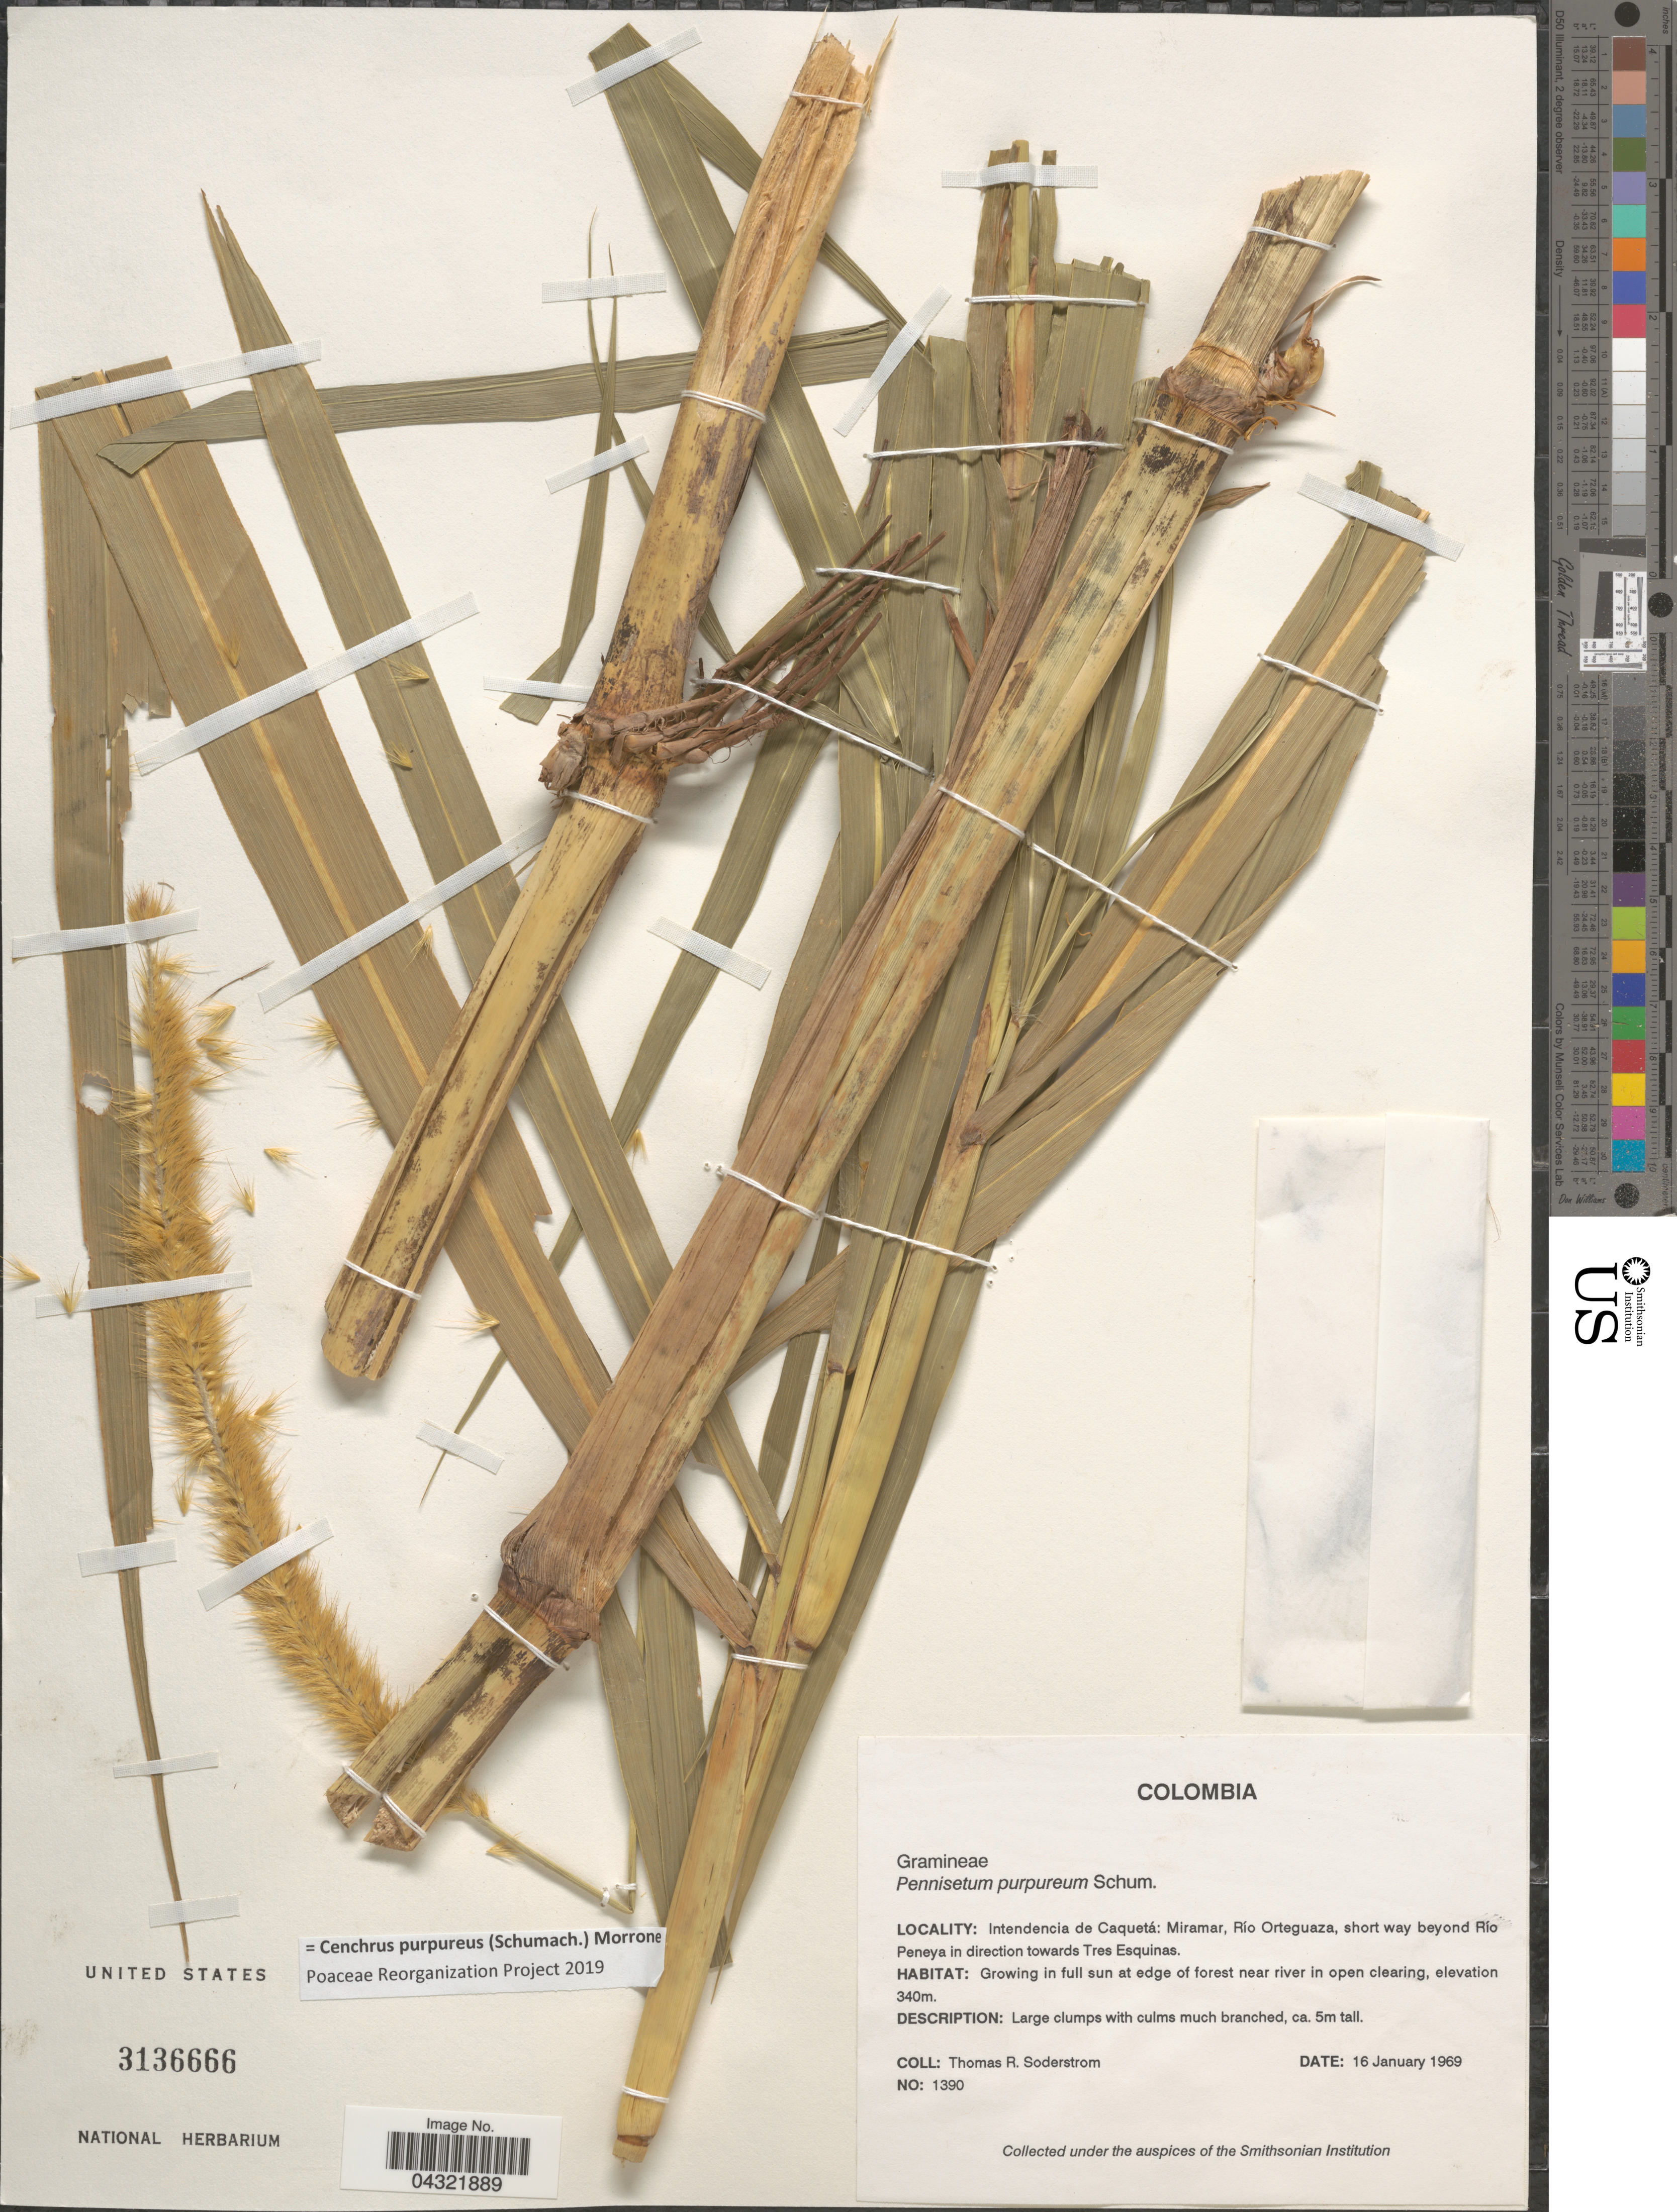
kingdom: Plantae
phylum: Tracheophyta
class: Liliopsida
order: Poales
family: Poaceae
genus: Cenchrus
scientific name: Cenchrus purpureus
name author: (Schumach.) Morrone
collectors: T. R. Soderstrom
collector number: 1390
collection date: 1969-01-16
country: Colombia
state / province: Caquetá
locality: Intendencia de Caquetá: Miramar, Río Orteguazam short way beyond Río Peneya in direction towards Tres Esquinas. Growing in full sun at edge of forest near river in open clearing.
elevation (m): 340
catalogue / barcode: US 3136666